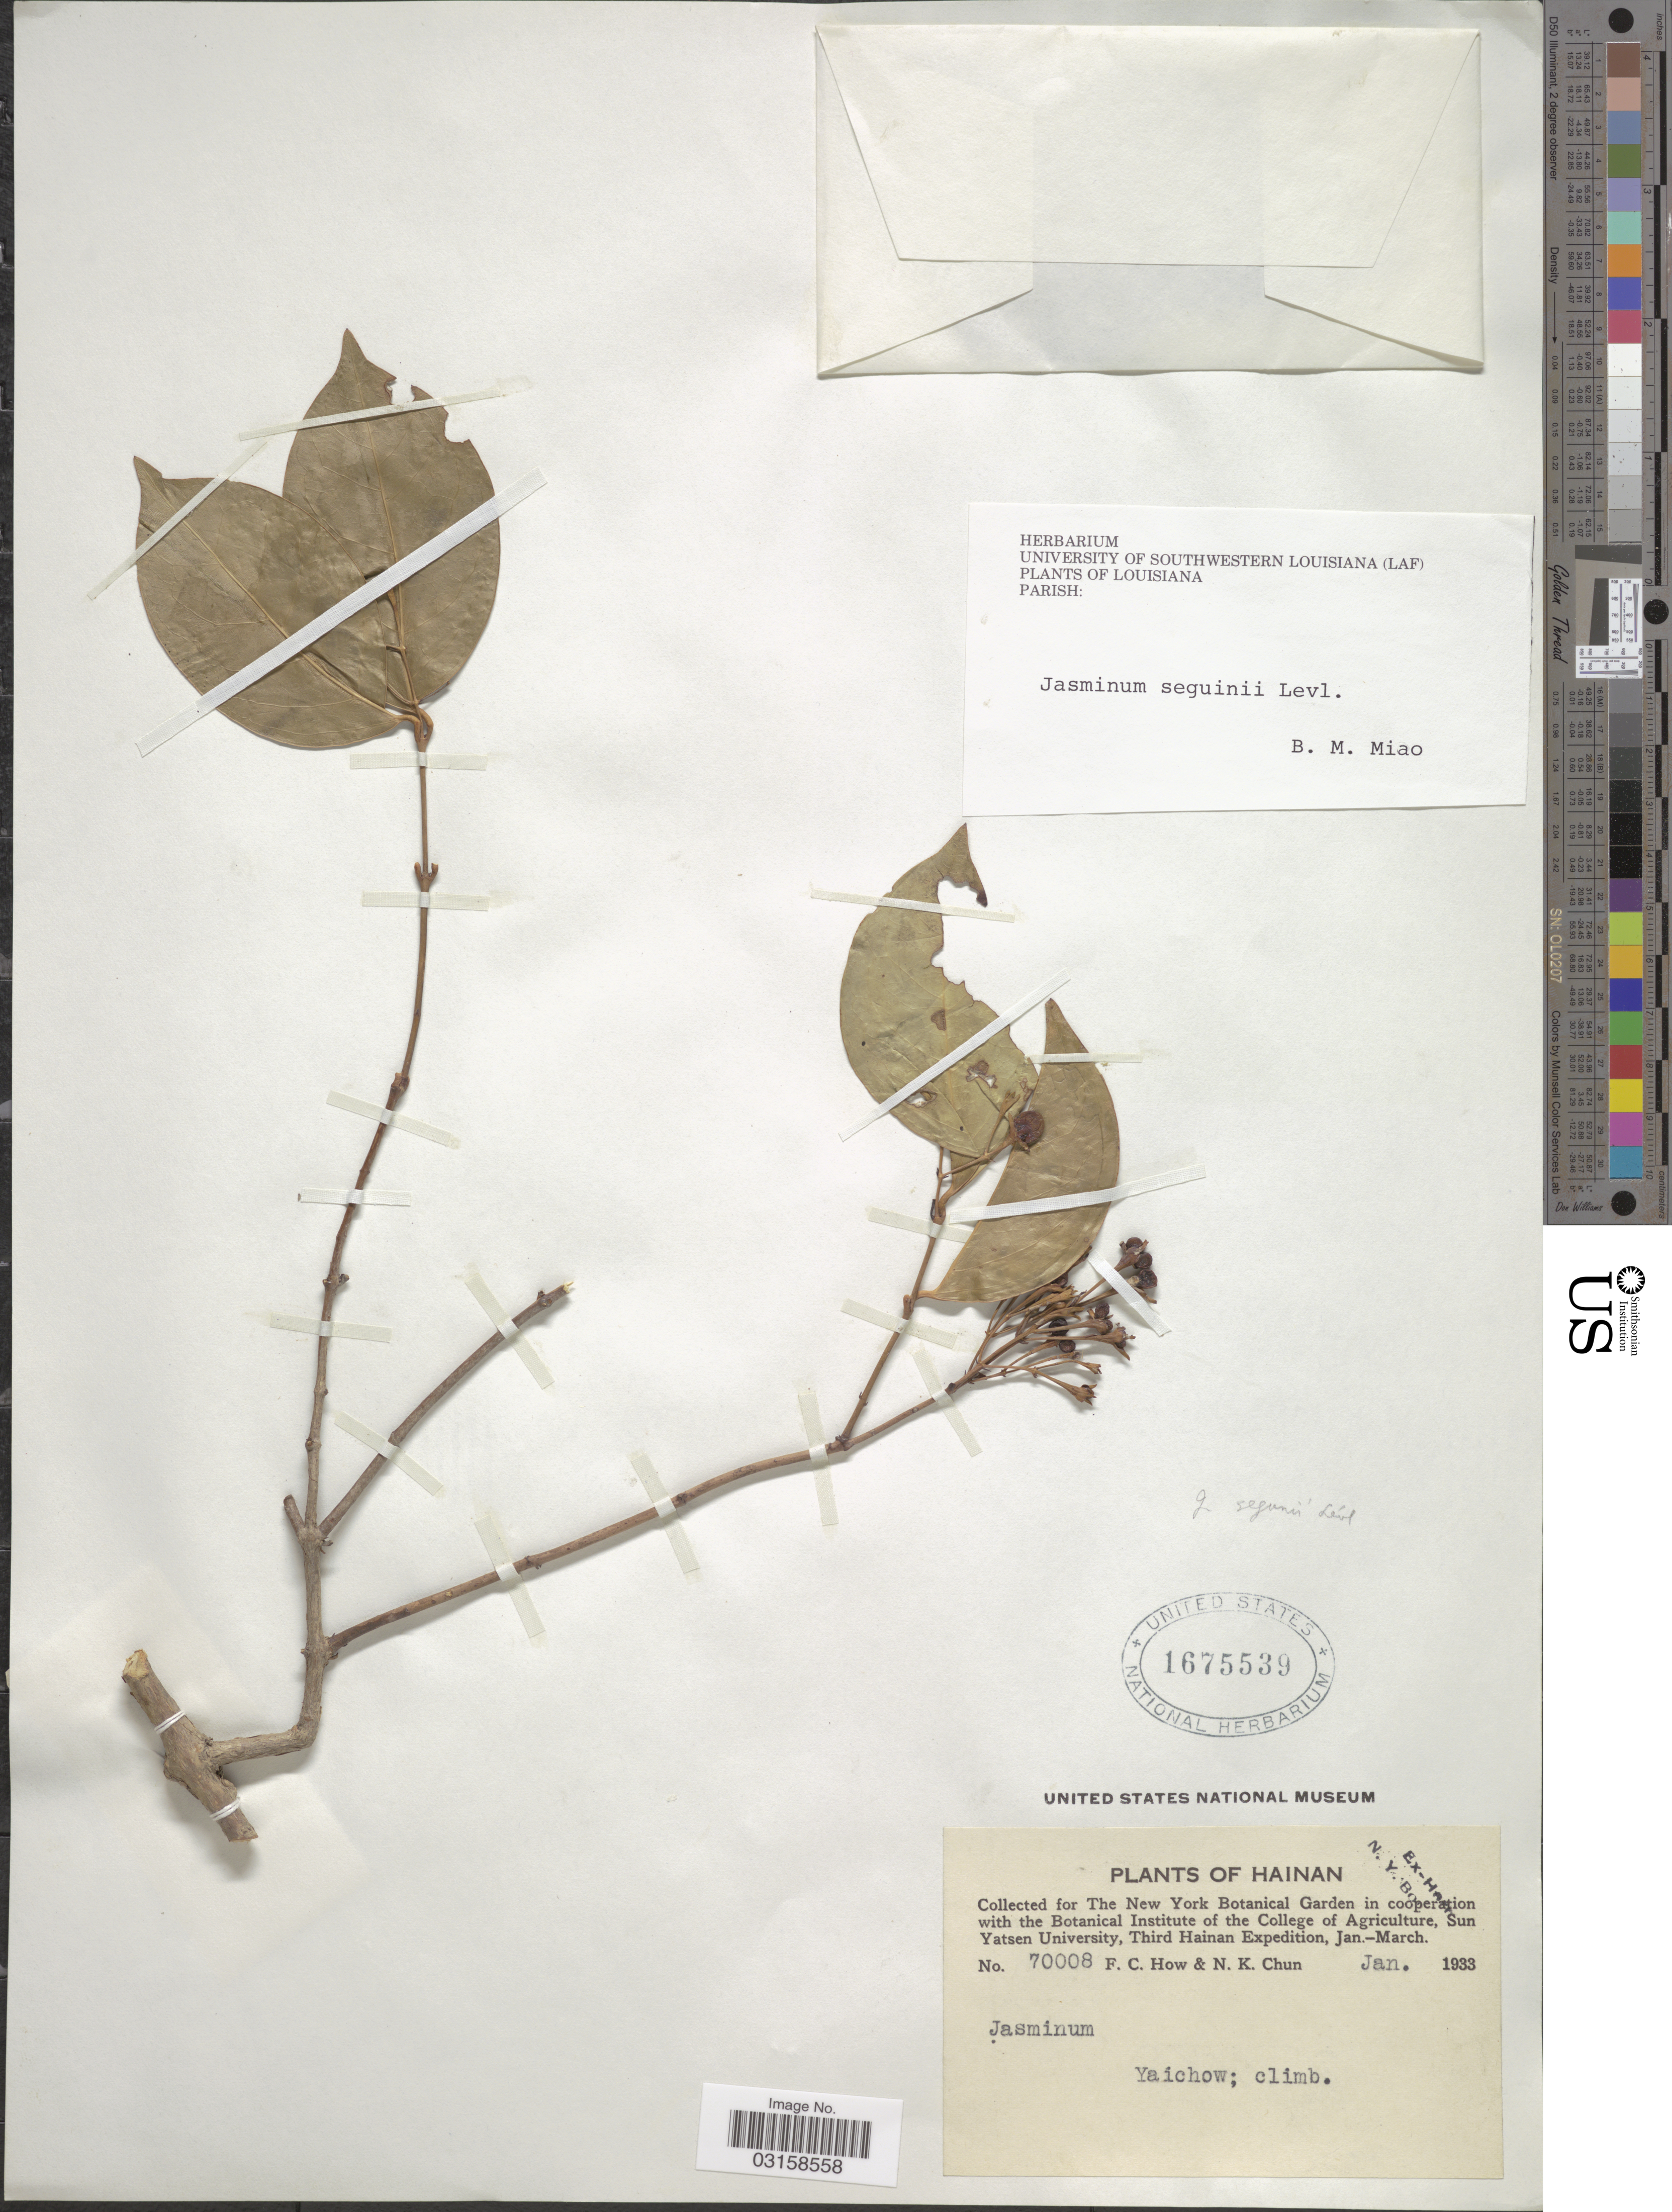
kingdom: Plantae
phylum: Tracheophyta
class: Magnoliopsida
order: Lamiales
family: Oleaceae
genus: Jasminum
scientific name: Jasminum seguinii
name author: H. Lév.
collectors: F. C. How & N. K. Chun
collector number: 70008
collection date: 1933-01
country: China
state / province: Hainan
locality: Yaichow.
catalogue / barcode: US 1675539